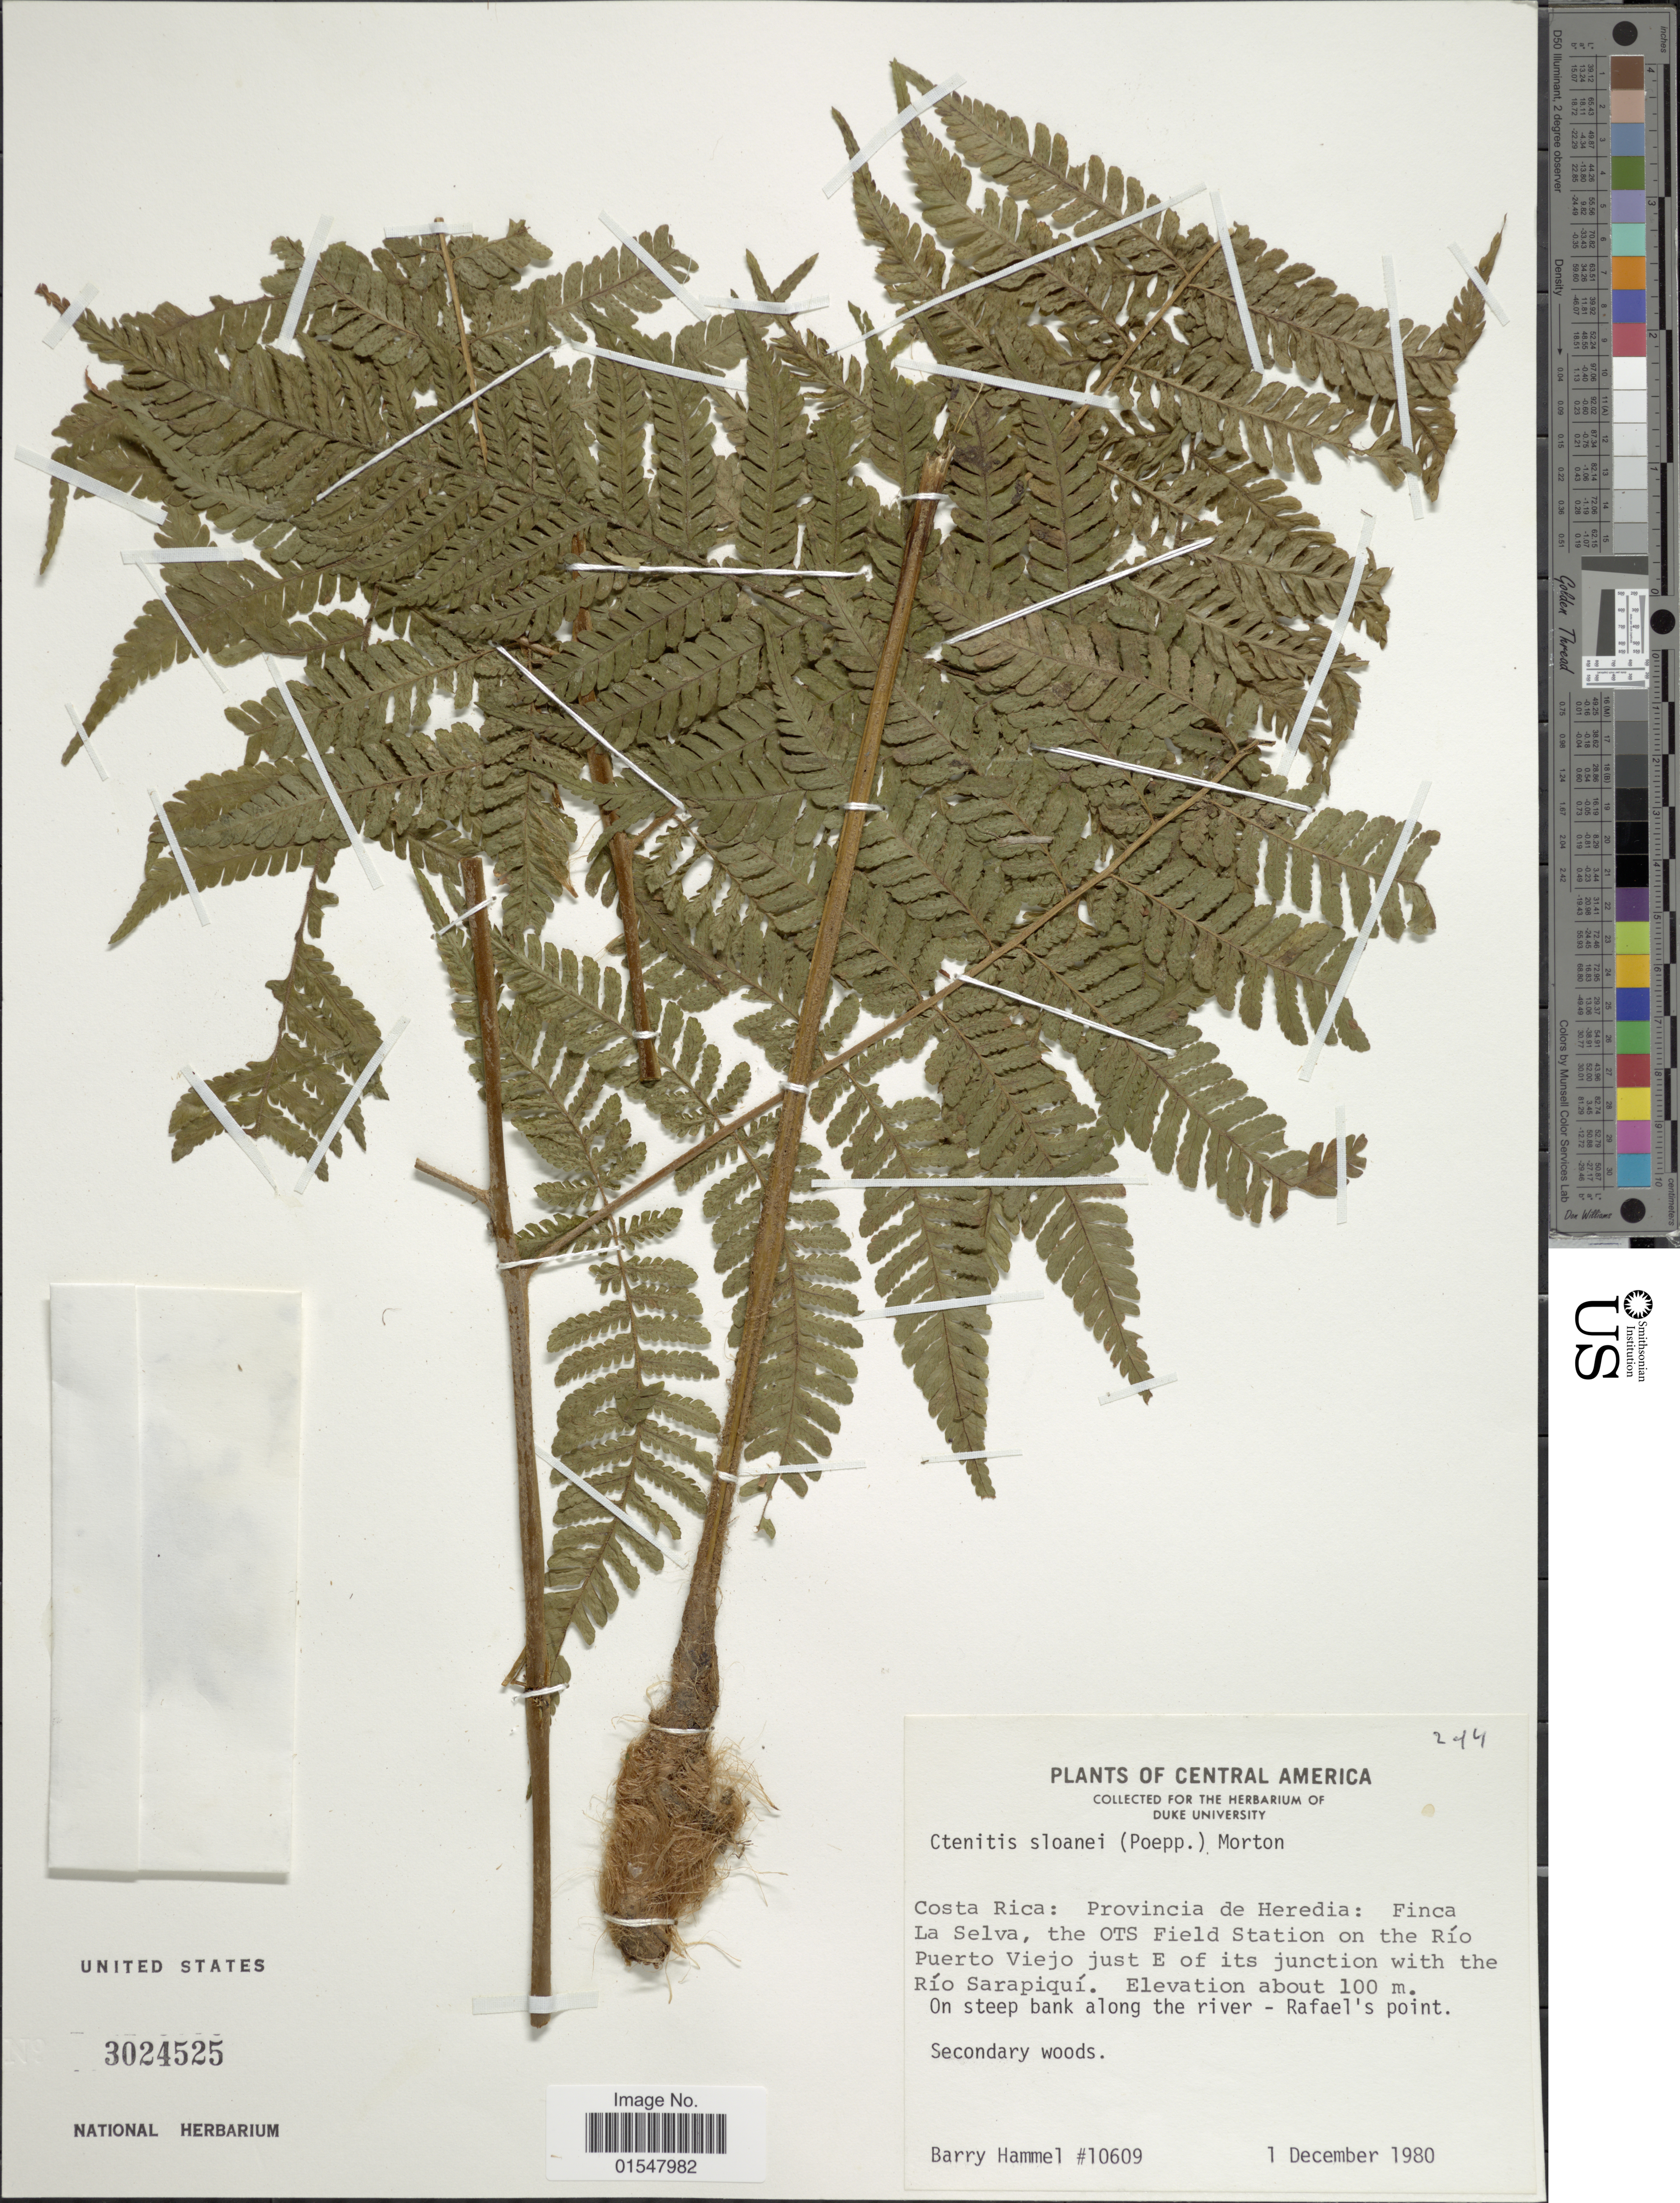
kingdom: Plantae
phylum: Tracheophyta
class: Polypodiopsida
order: Polypodiales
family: Dryopteridaceae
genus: Ctenitis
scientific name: Ctenitis sloanei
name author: (Poepp. ex Spreng.) C.V. Morton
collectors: B. Hammel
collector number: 10609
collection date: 1980-12-01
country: Costa Rica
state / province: Heredia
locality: Central America, Finca La Selva, the OTS Field Station on the Río Puerto Viejo just E of its junction with the Río Sarapiquí, on steep bank along the river - Rafael's point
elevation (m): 100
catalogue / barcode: US 3024525